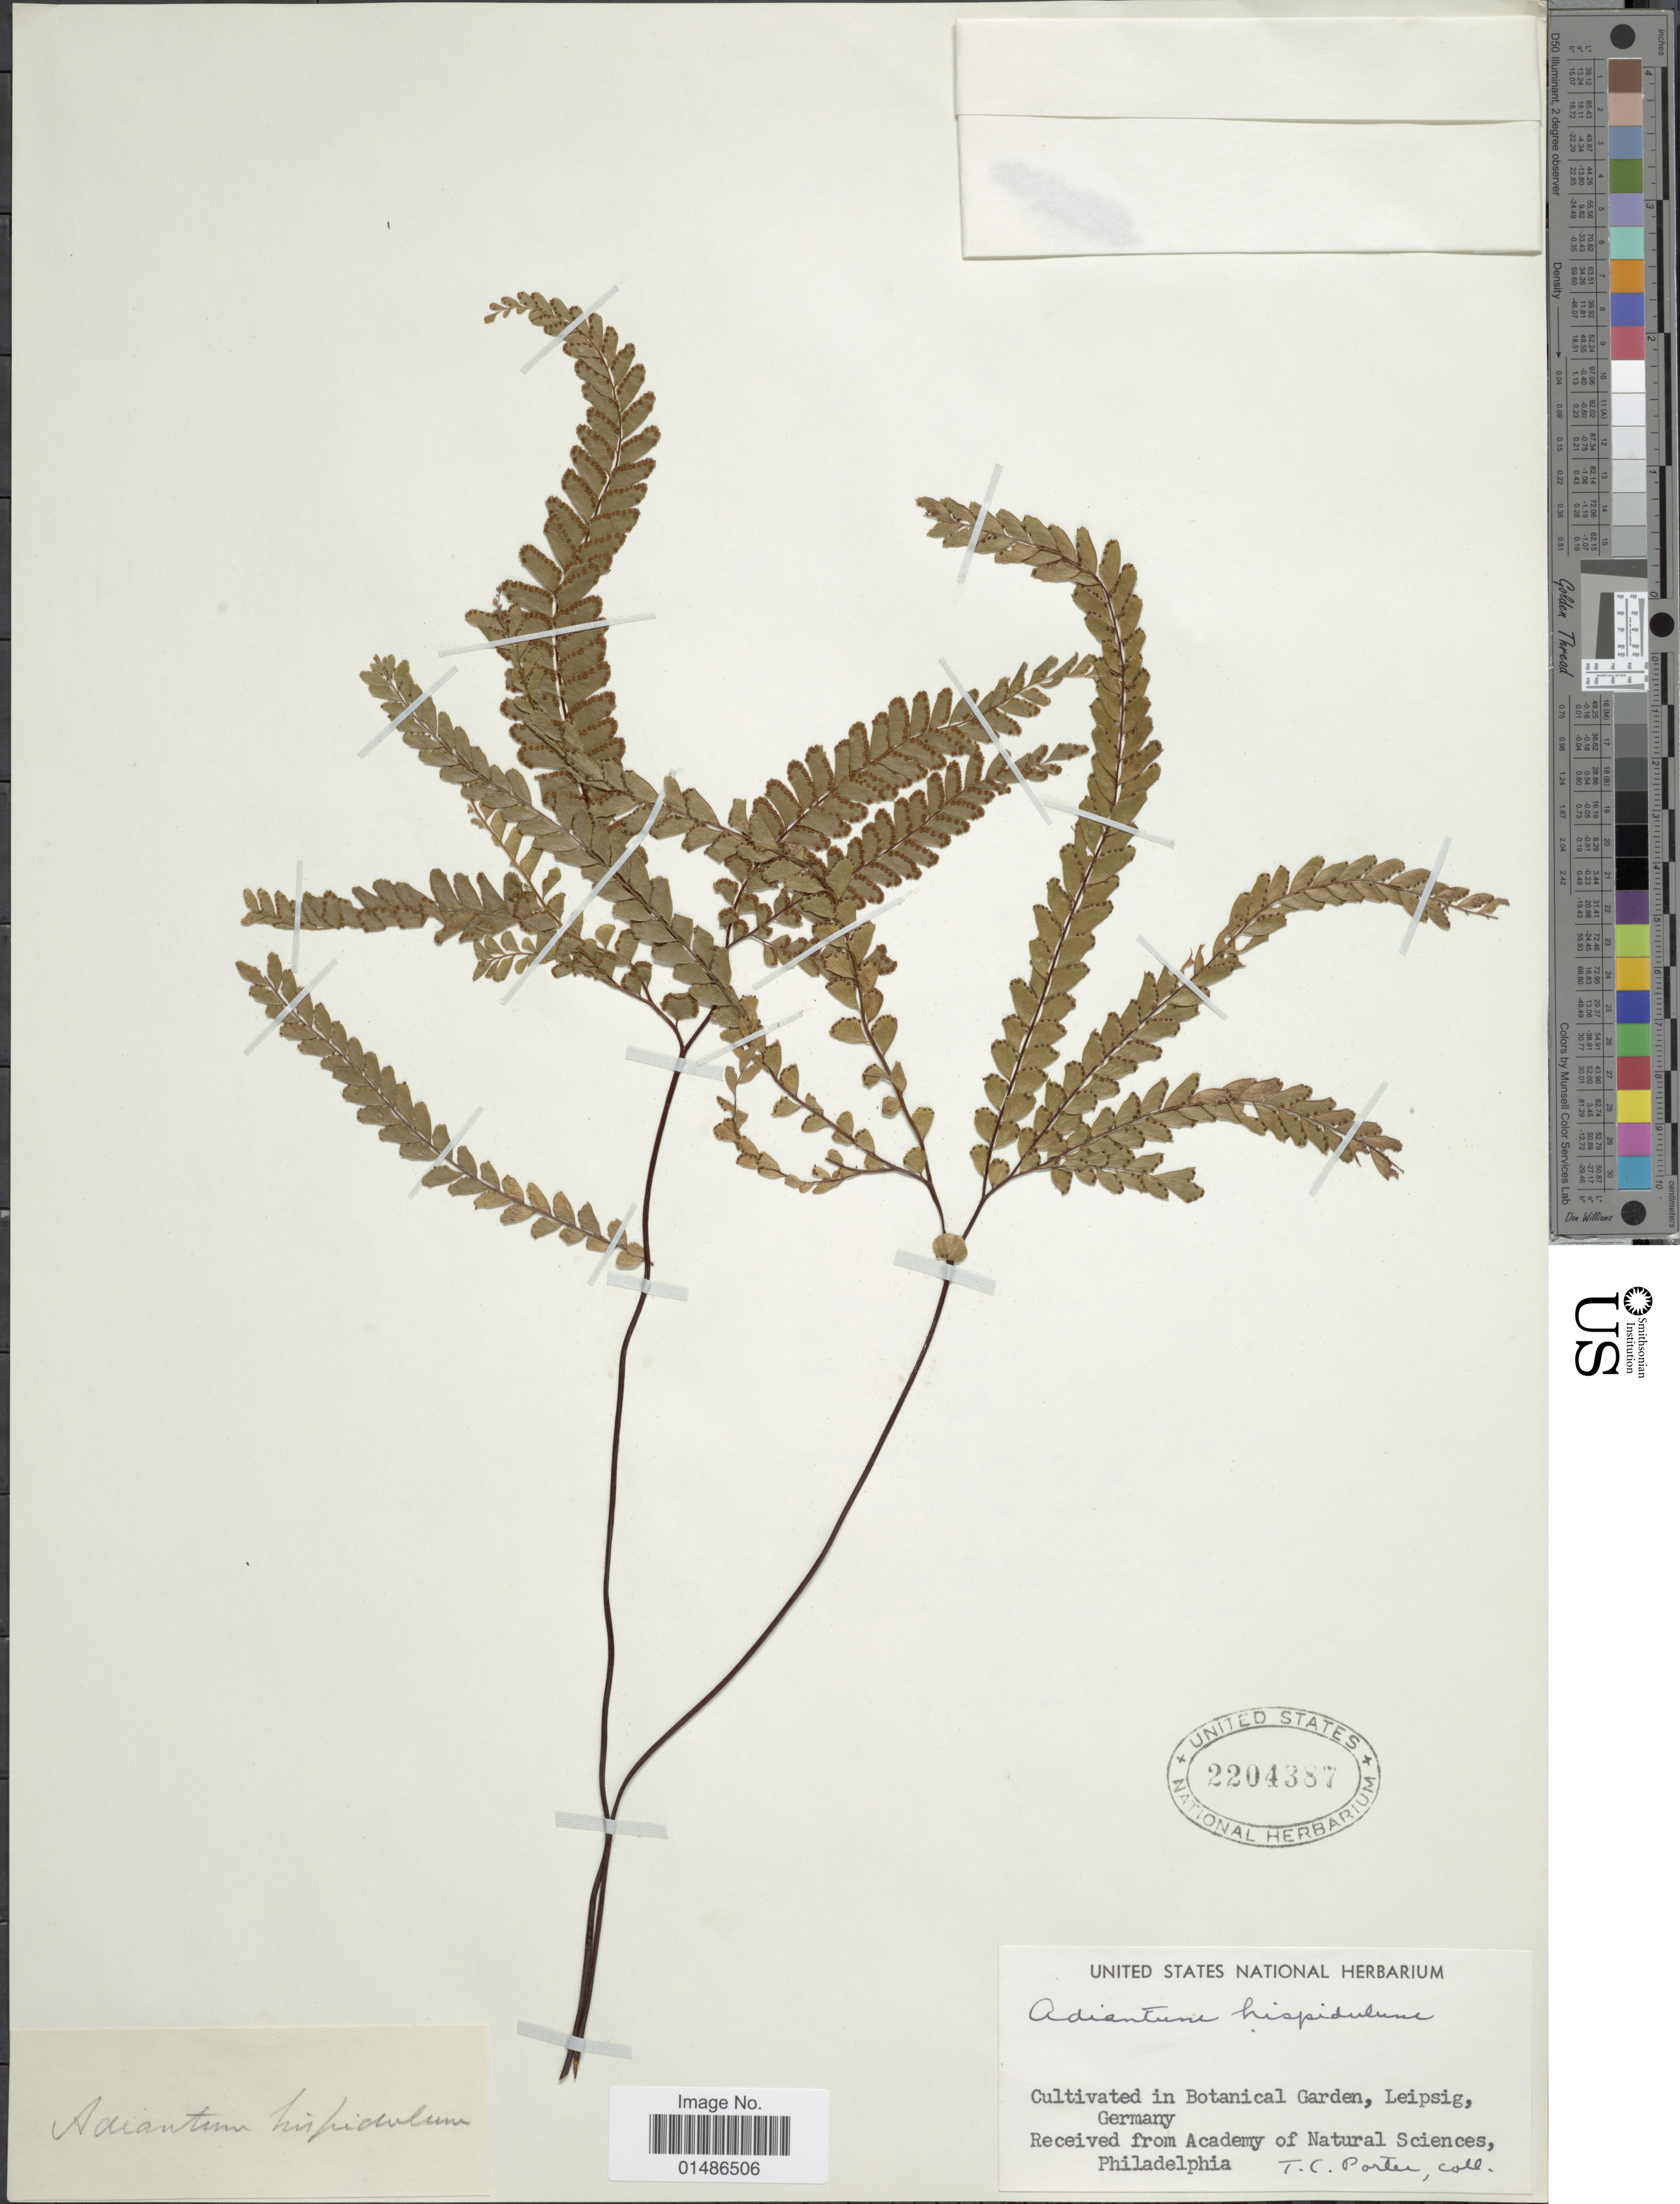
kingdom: Plantae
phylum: Tracheophyta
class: Polypodiopsida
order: Polypodiales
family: Pteridaceae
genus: Adiantum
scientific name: Adiantum hispidulum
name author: Sw.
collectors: T. C. Porter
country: Germany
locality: Cultivated in Botanical Garden, Leipsig.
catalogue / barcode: US 2204387